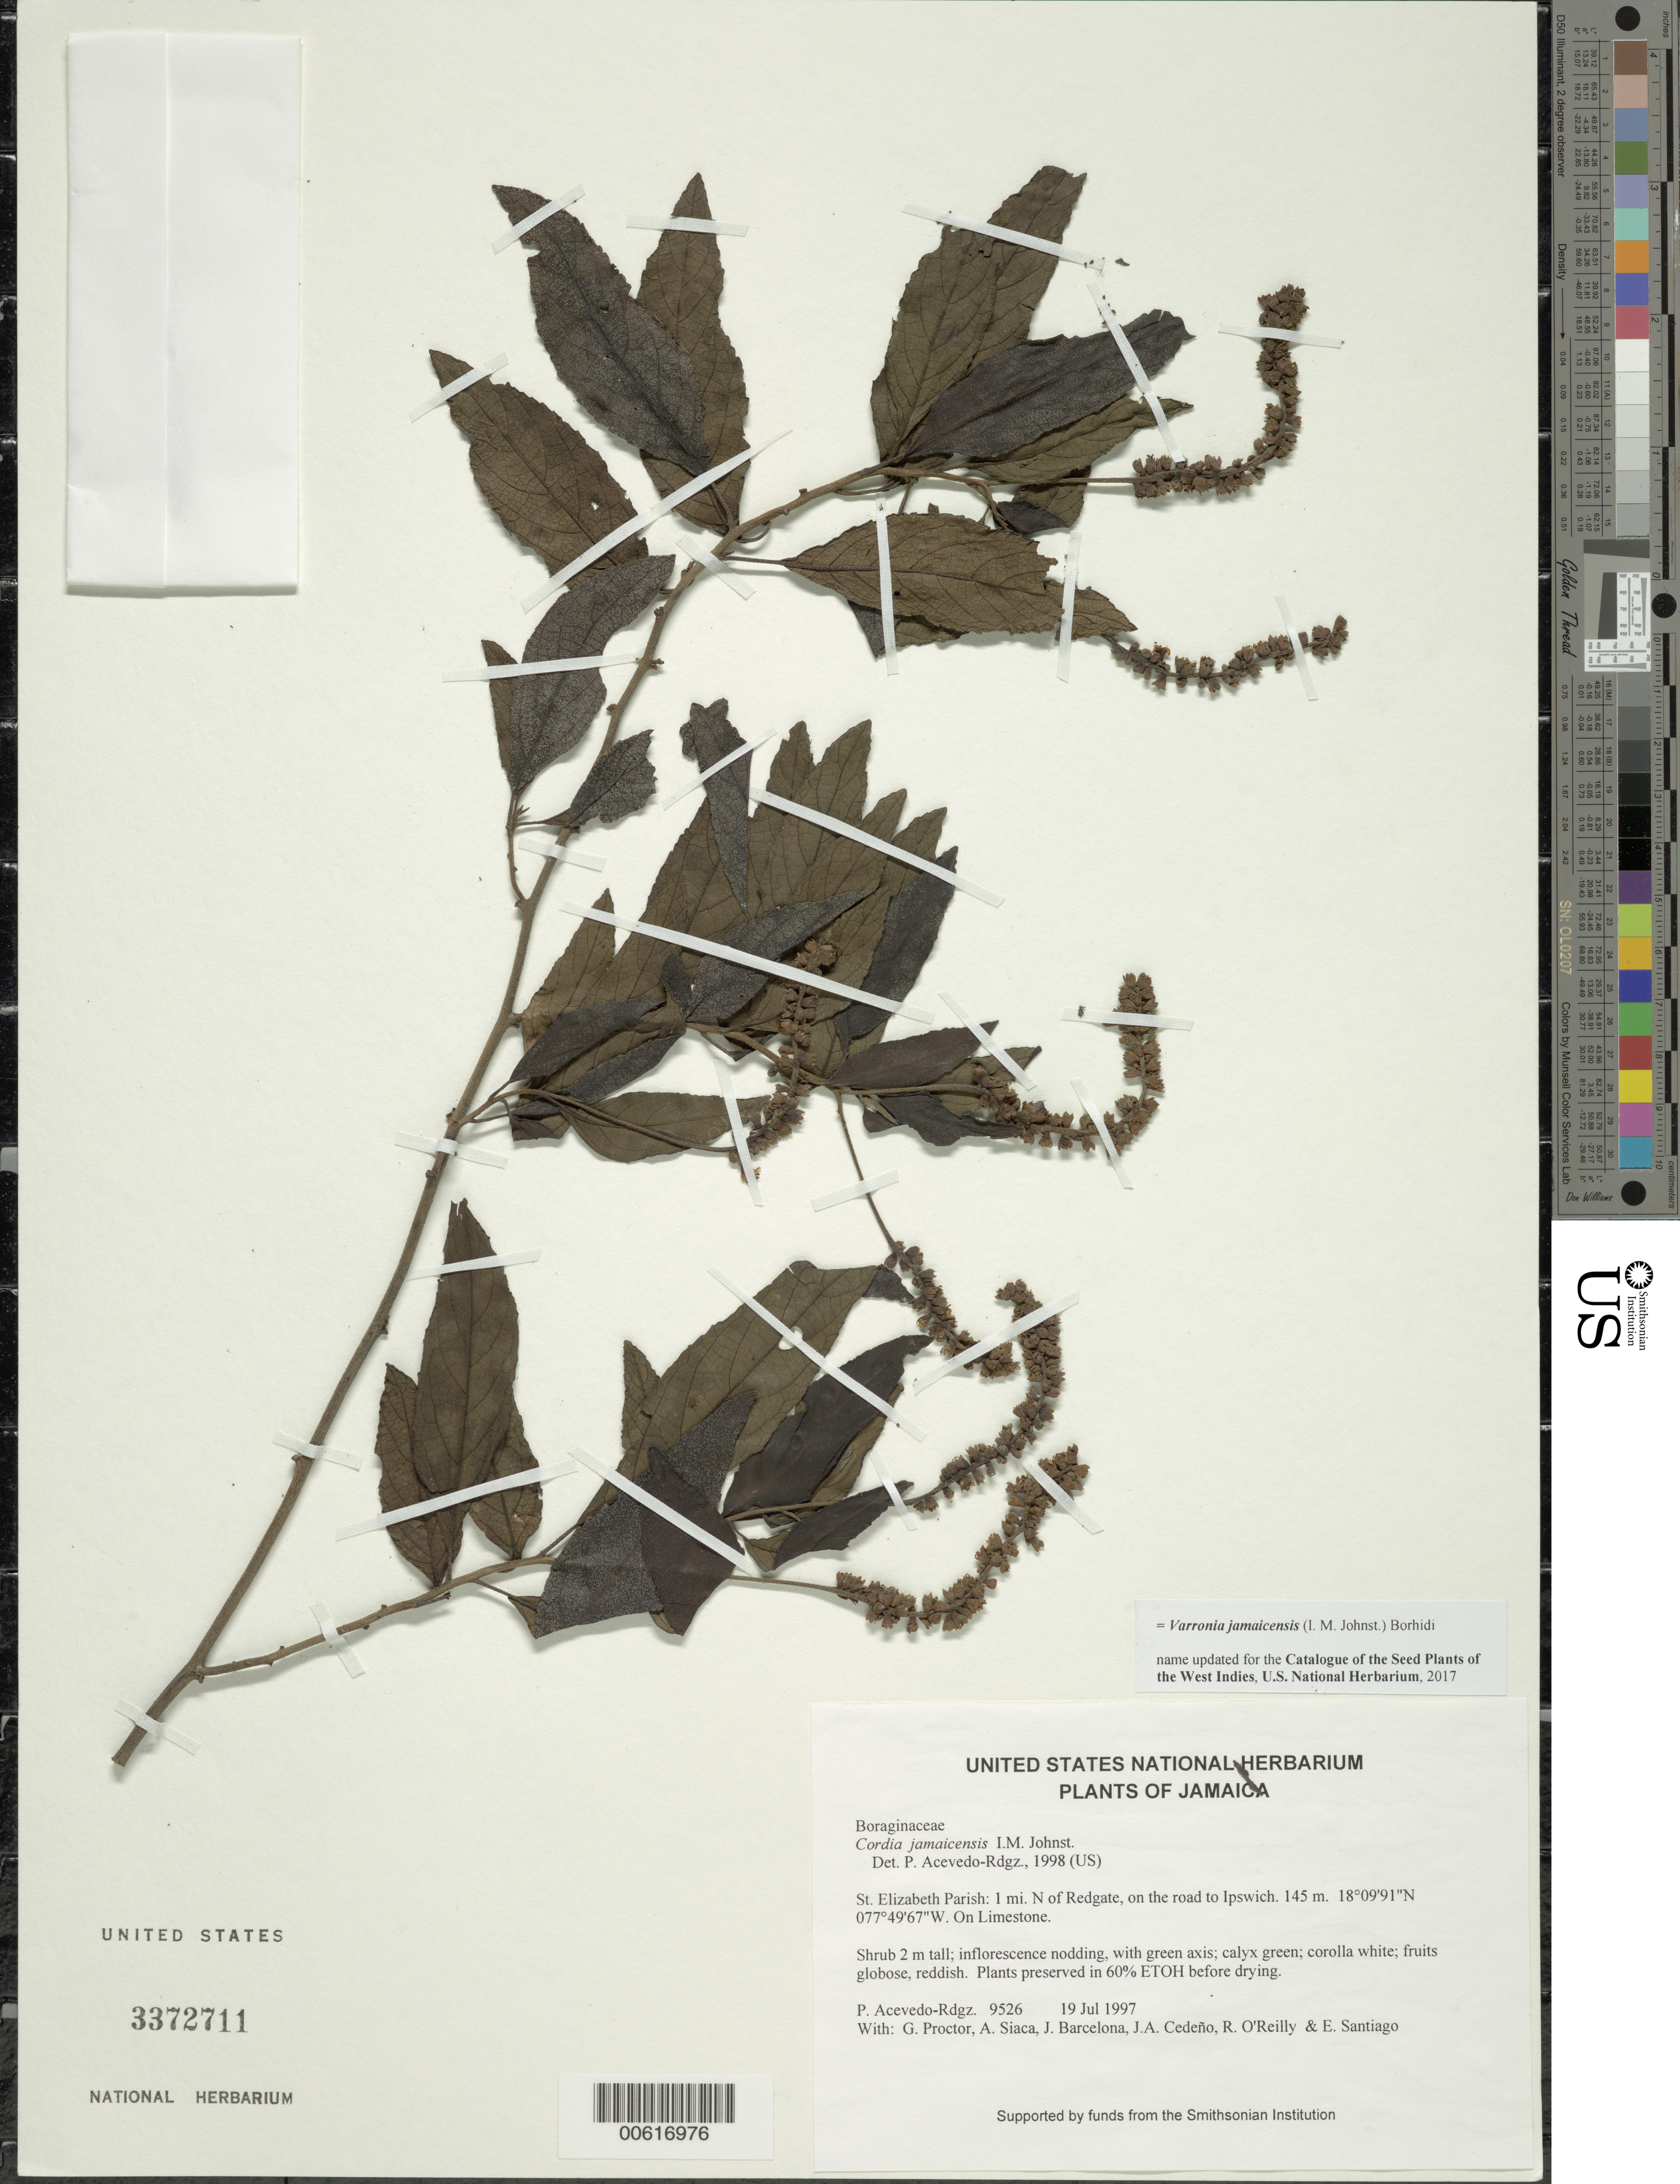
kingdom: Plantae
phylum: Tracheophyta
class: Magnoliopsida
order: Boraginales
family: Cordiaceae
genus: Varronia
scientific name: Varronia jamaicensis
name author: (I.M. Johnst.) Borhidi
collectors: P. Acevedo-Rodr., G. R. Proctor, A. Siaca, J. Barcelona, J. A. Cedeño M. & R. O'Reilly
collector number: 9526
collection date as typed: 19 Jul 1997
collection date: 1997-07-19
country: Jamaica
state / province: Saint Elizabeth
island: Jamaica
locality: St. Elizabeth Parish: 1 mi. N of Redgate, on the road to Ipswich.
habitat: On Limestone.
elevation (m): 145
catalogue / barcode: US 3372711